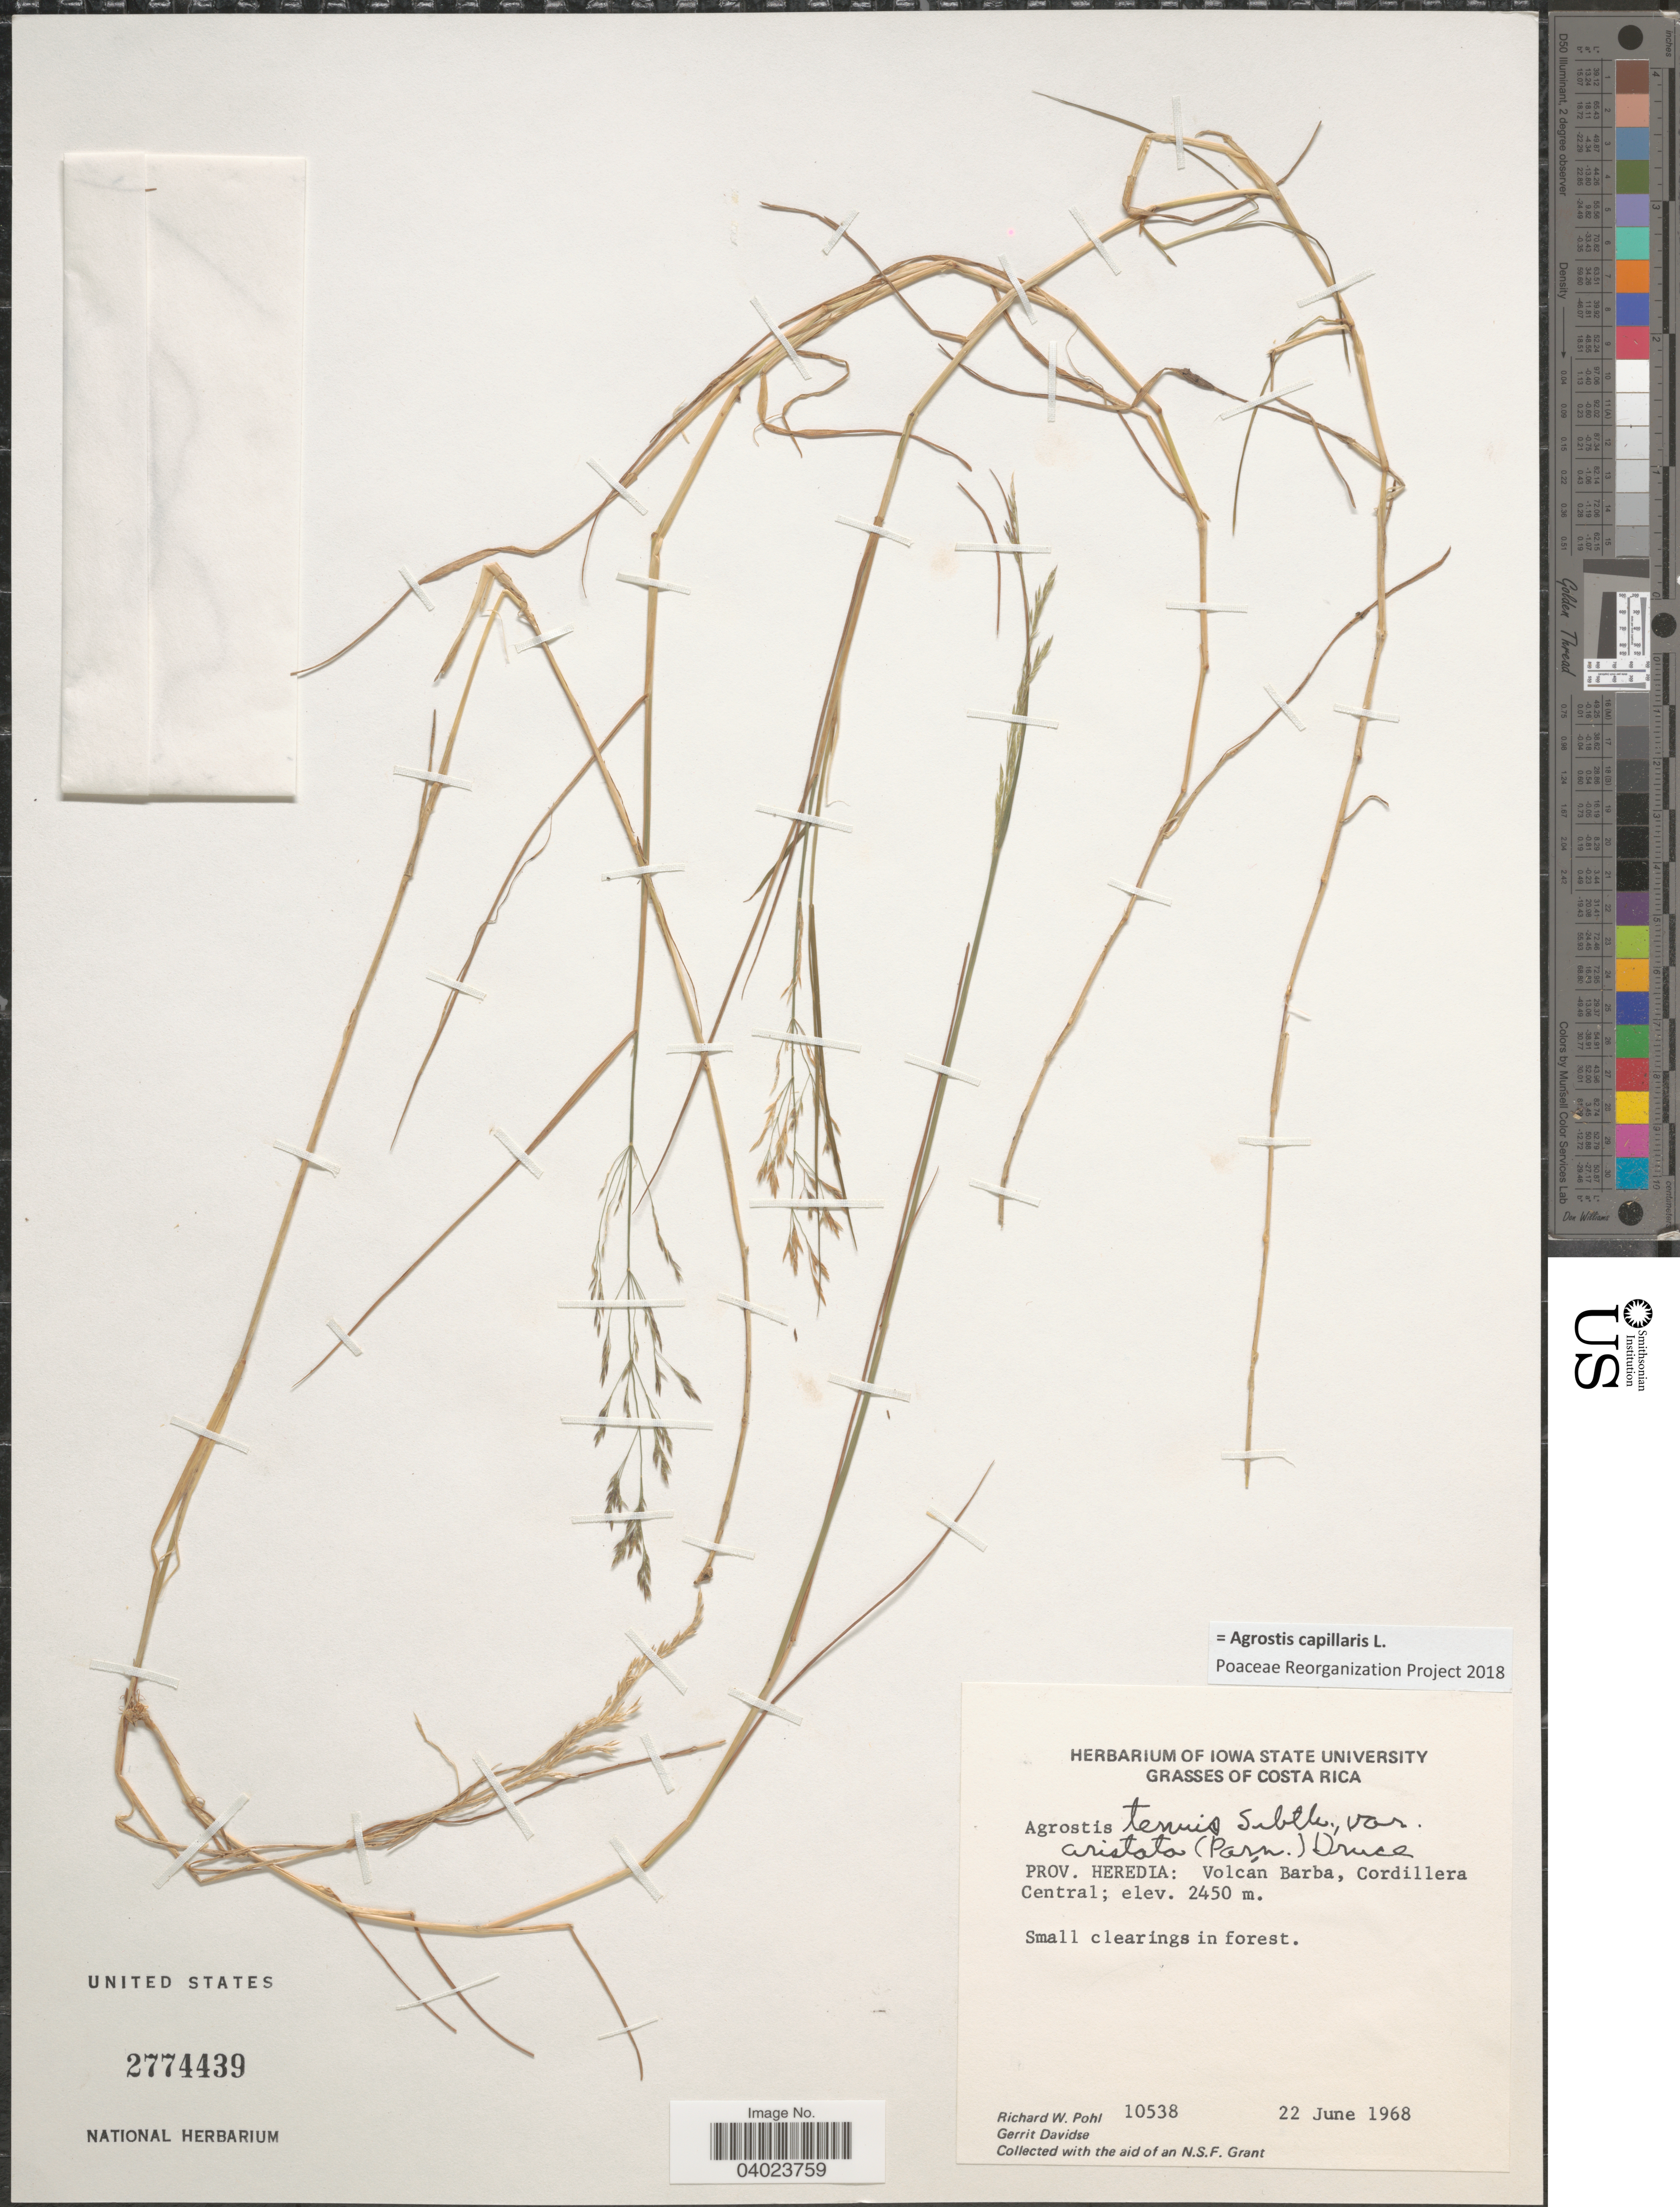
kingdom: Plantae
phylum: Tracheophyta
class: Liliopsida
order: Poales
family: Poaceae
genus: Agrostis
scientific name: Agrostis capillaris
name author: L.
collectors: R. W. Pohl & G. Davidse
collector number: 10538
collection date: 1968-06-22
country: Costa Rica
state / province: Heredia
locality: Volcán Barba, Cordillera Central.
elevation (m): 2450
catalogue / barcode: US 2774439